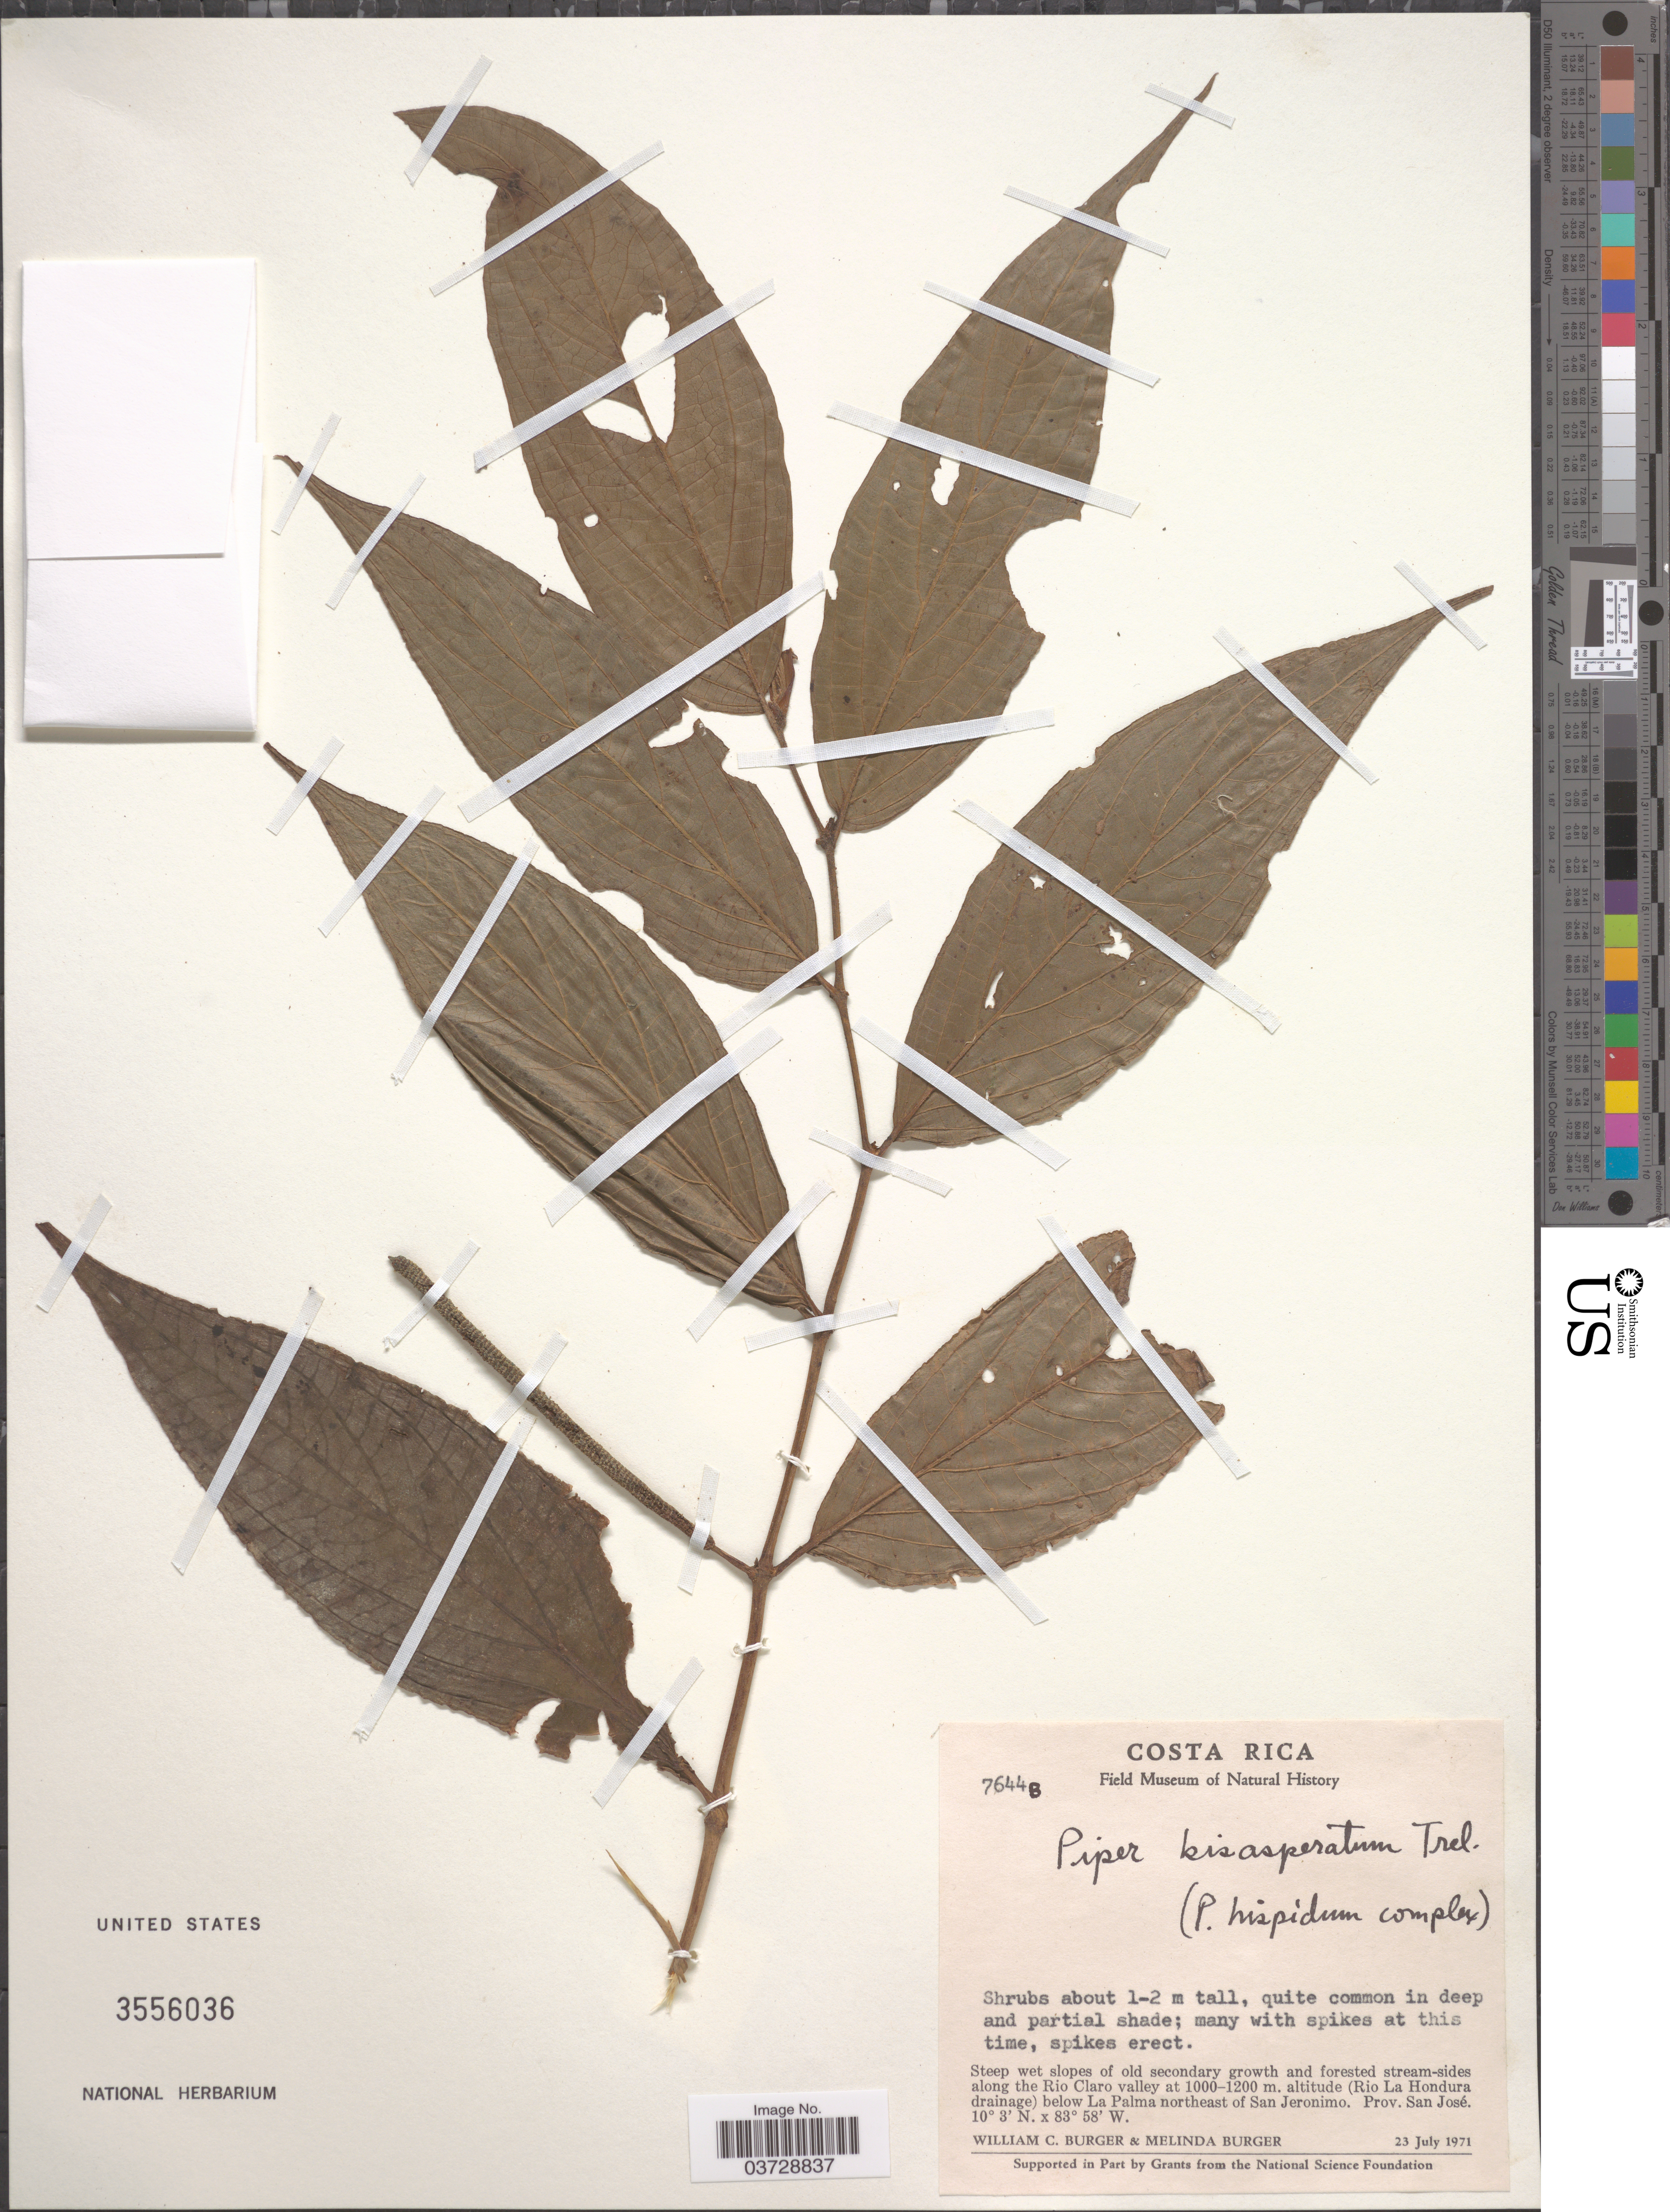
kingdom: Plantae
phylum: Tracheophyta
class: Magnoliopsida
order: Piperales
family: Piperaceae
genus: Piper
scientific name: Piper bisasperatum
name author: Trel.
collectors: W. Burger & M. Burger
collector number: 76448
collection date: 1971-07-23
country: Costa Rica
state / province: San José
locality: Along the Rio Claro valley (Rio La Hondura drainage) below La Palma northeast of San Jeronimo.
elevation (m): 1000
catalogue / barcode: US 3556036